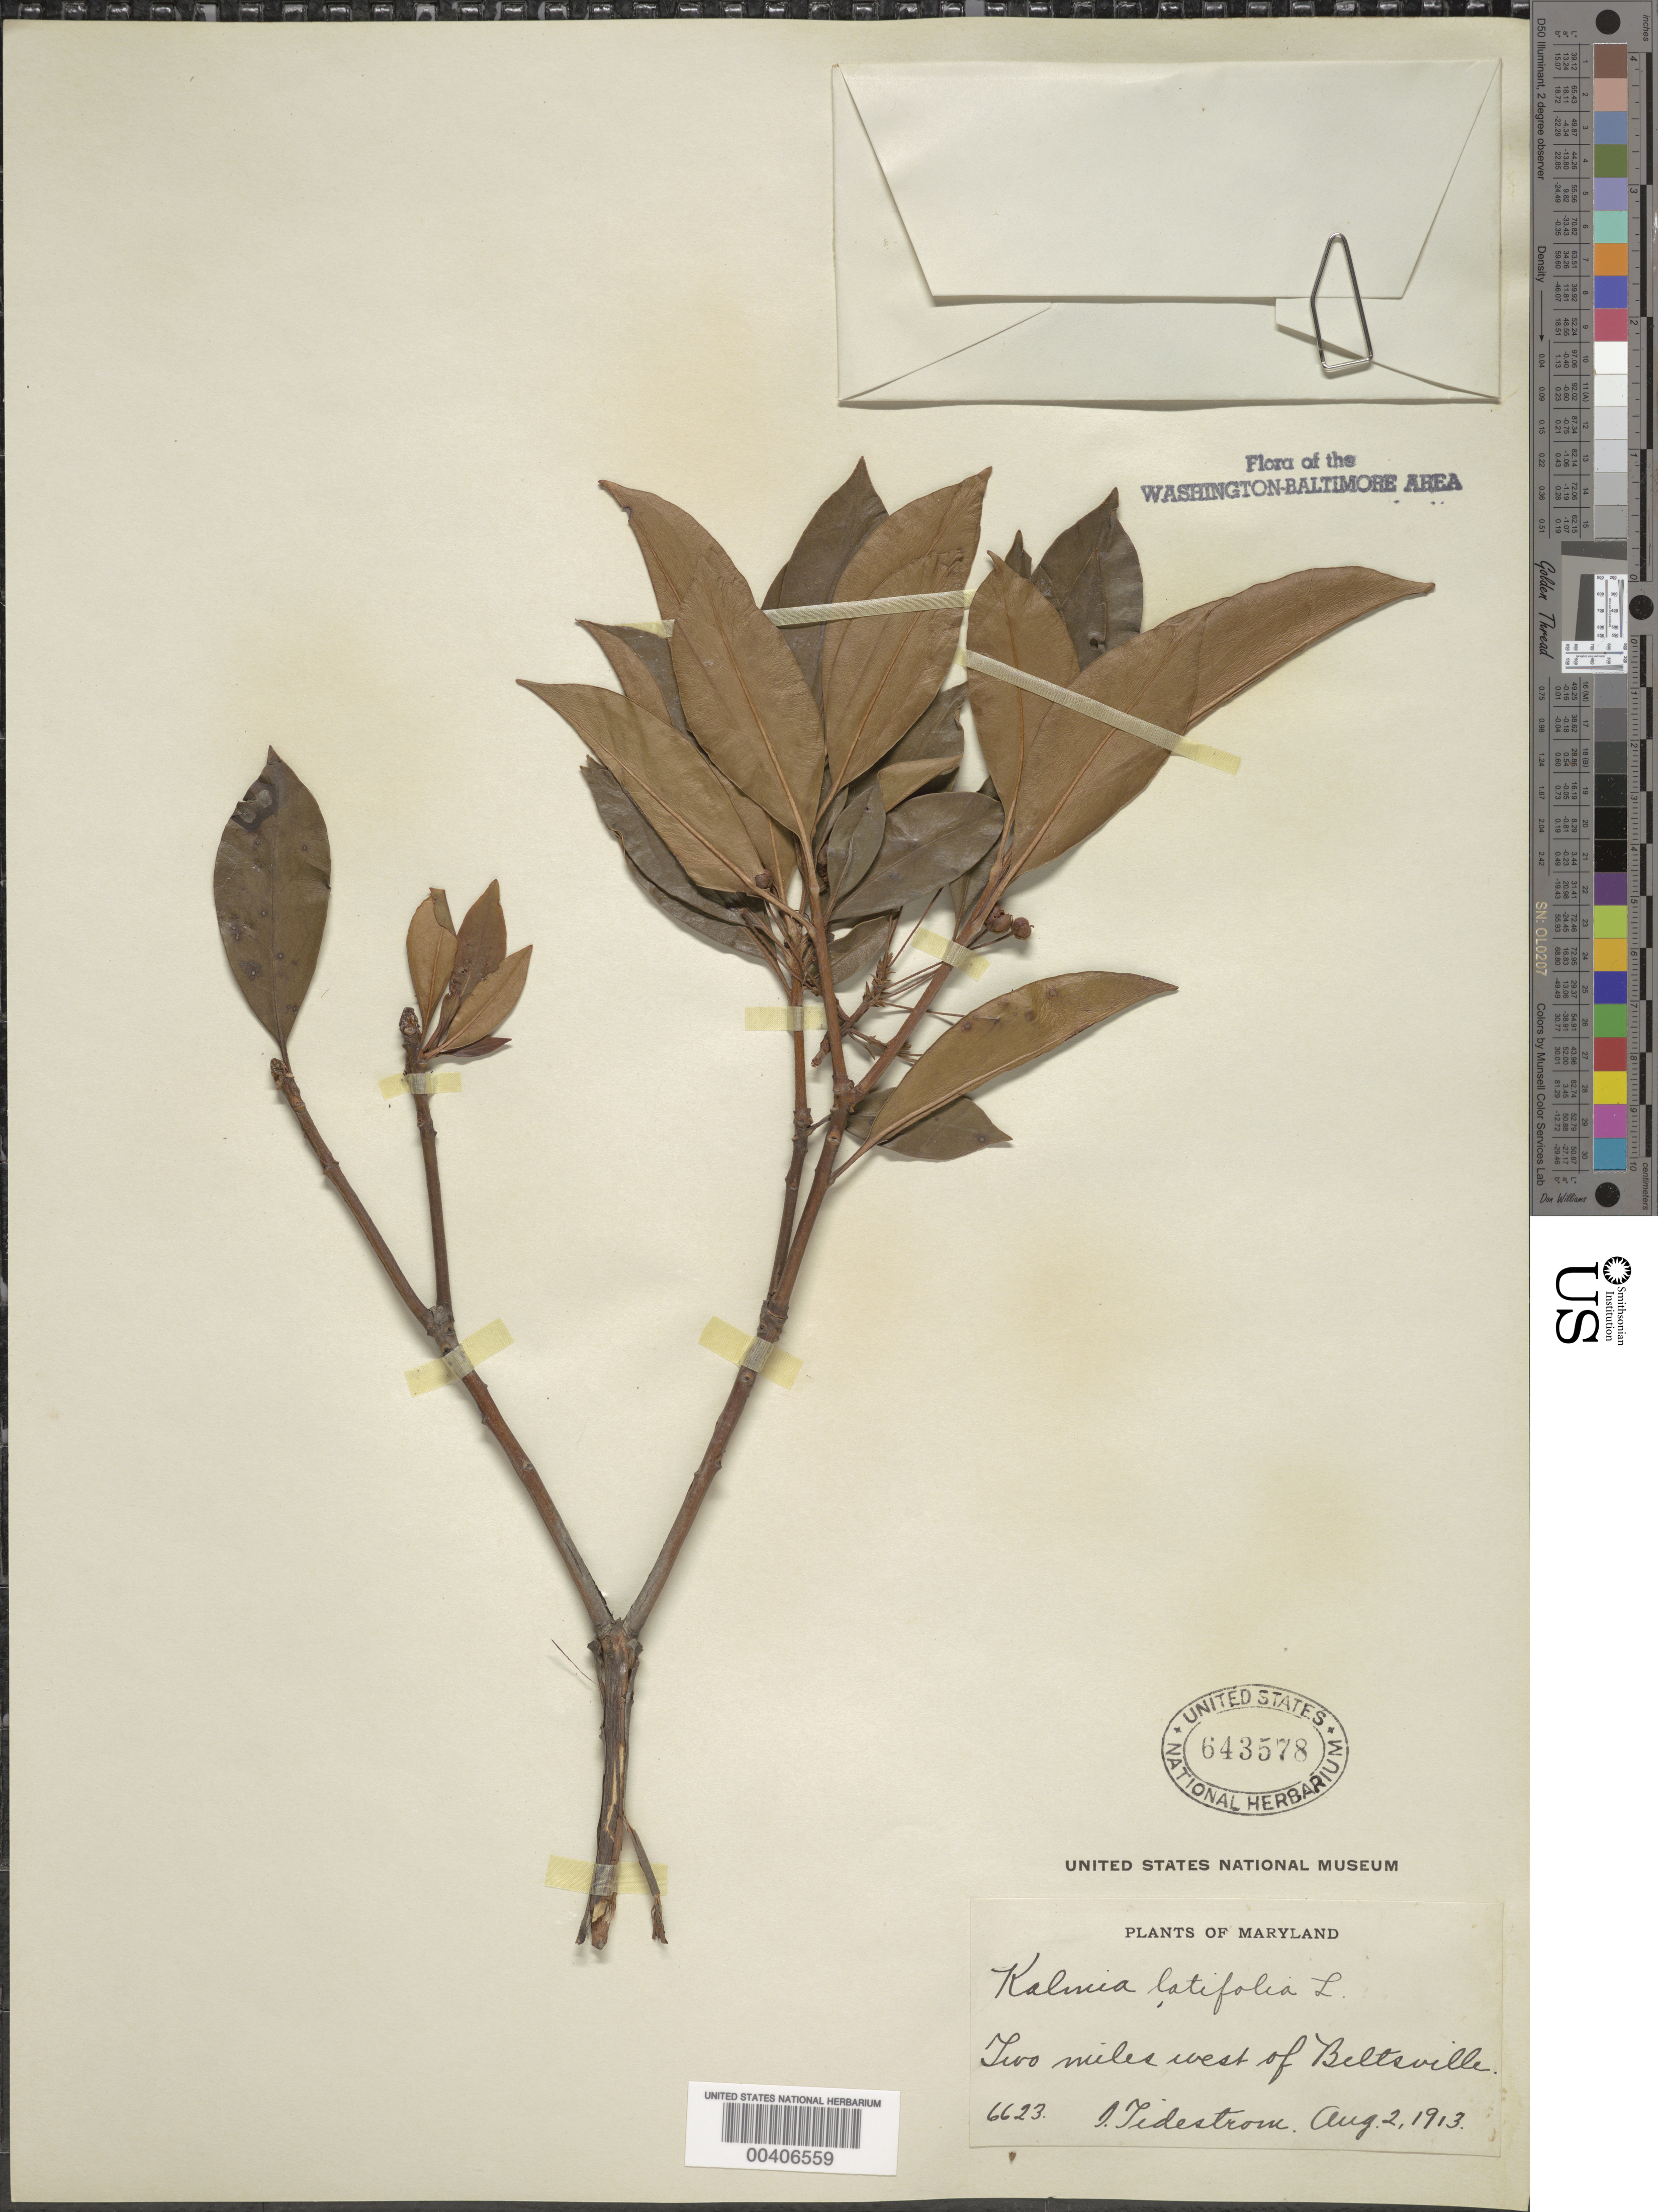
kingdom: Plantae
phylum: Tracheophyta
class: Magnoliopsida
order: Ericales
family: Ericaceae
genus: Kalmia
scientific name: Kalmia latifolia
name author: L.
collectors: I. F. Tidestrom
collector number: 6623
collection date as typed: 02 Aug 1913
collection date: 1913-08-02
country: United States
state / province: Maryland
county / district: Prince George's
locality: West of Beltsville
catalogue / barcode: US 643578